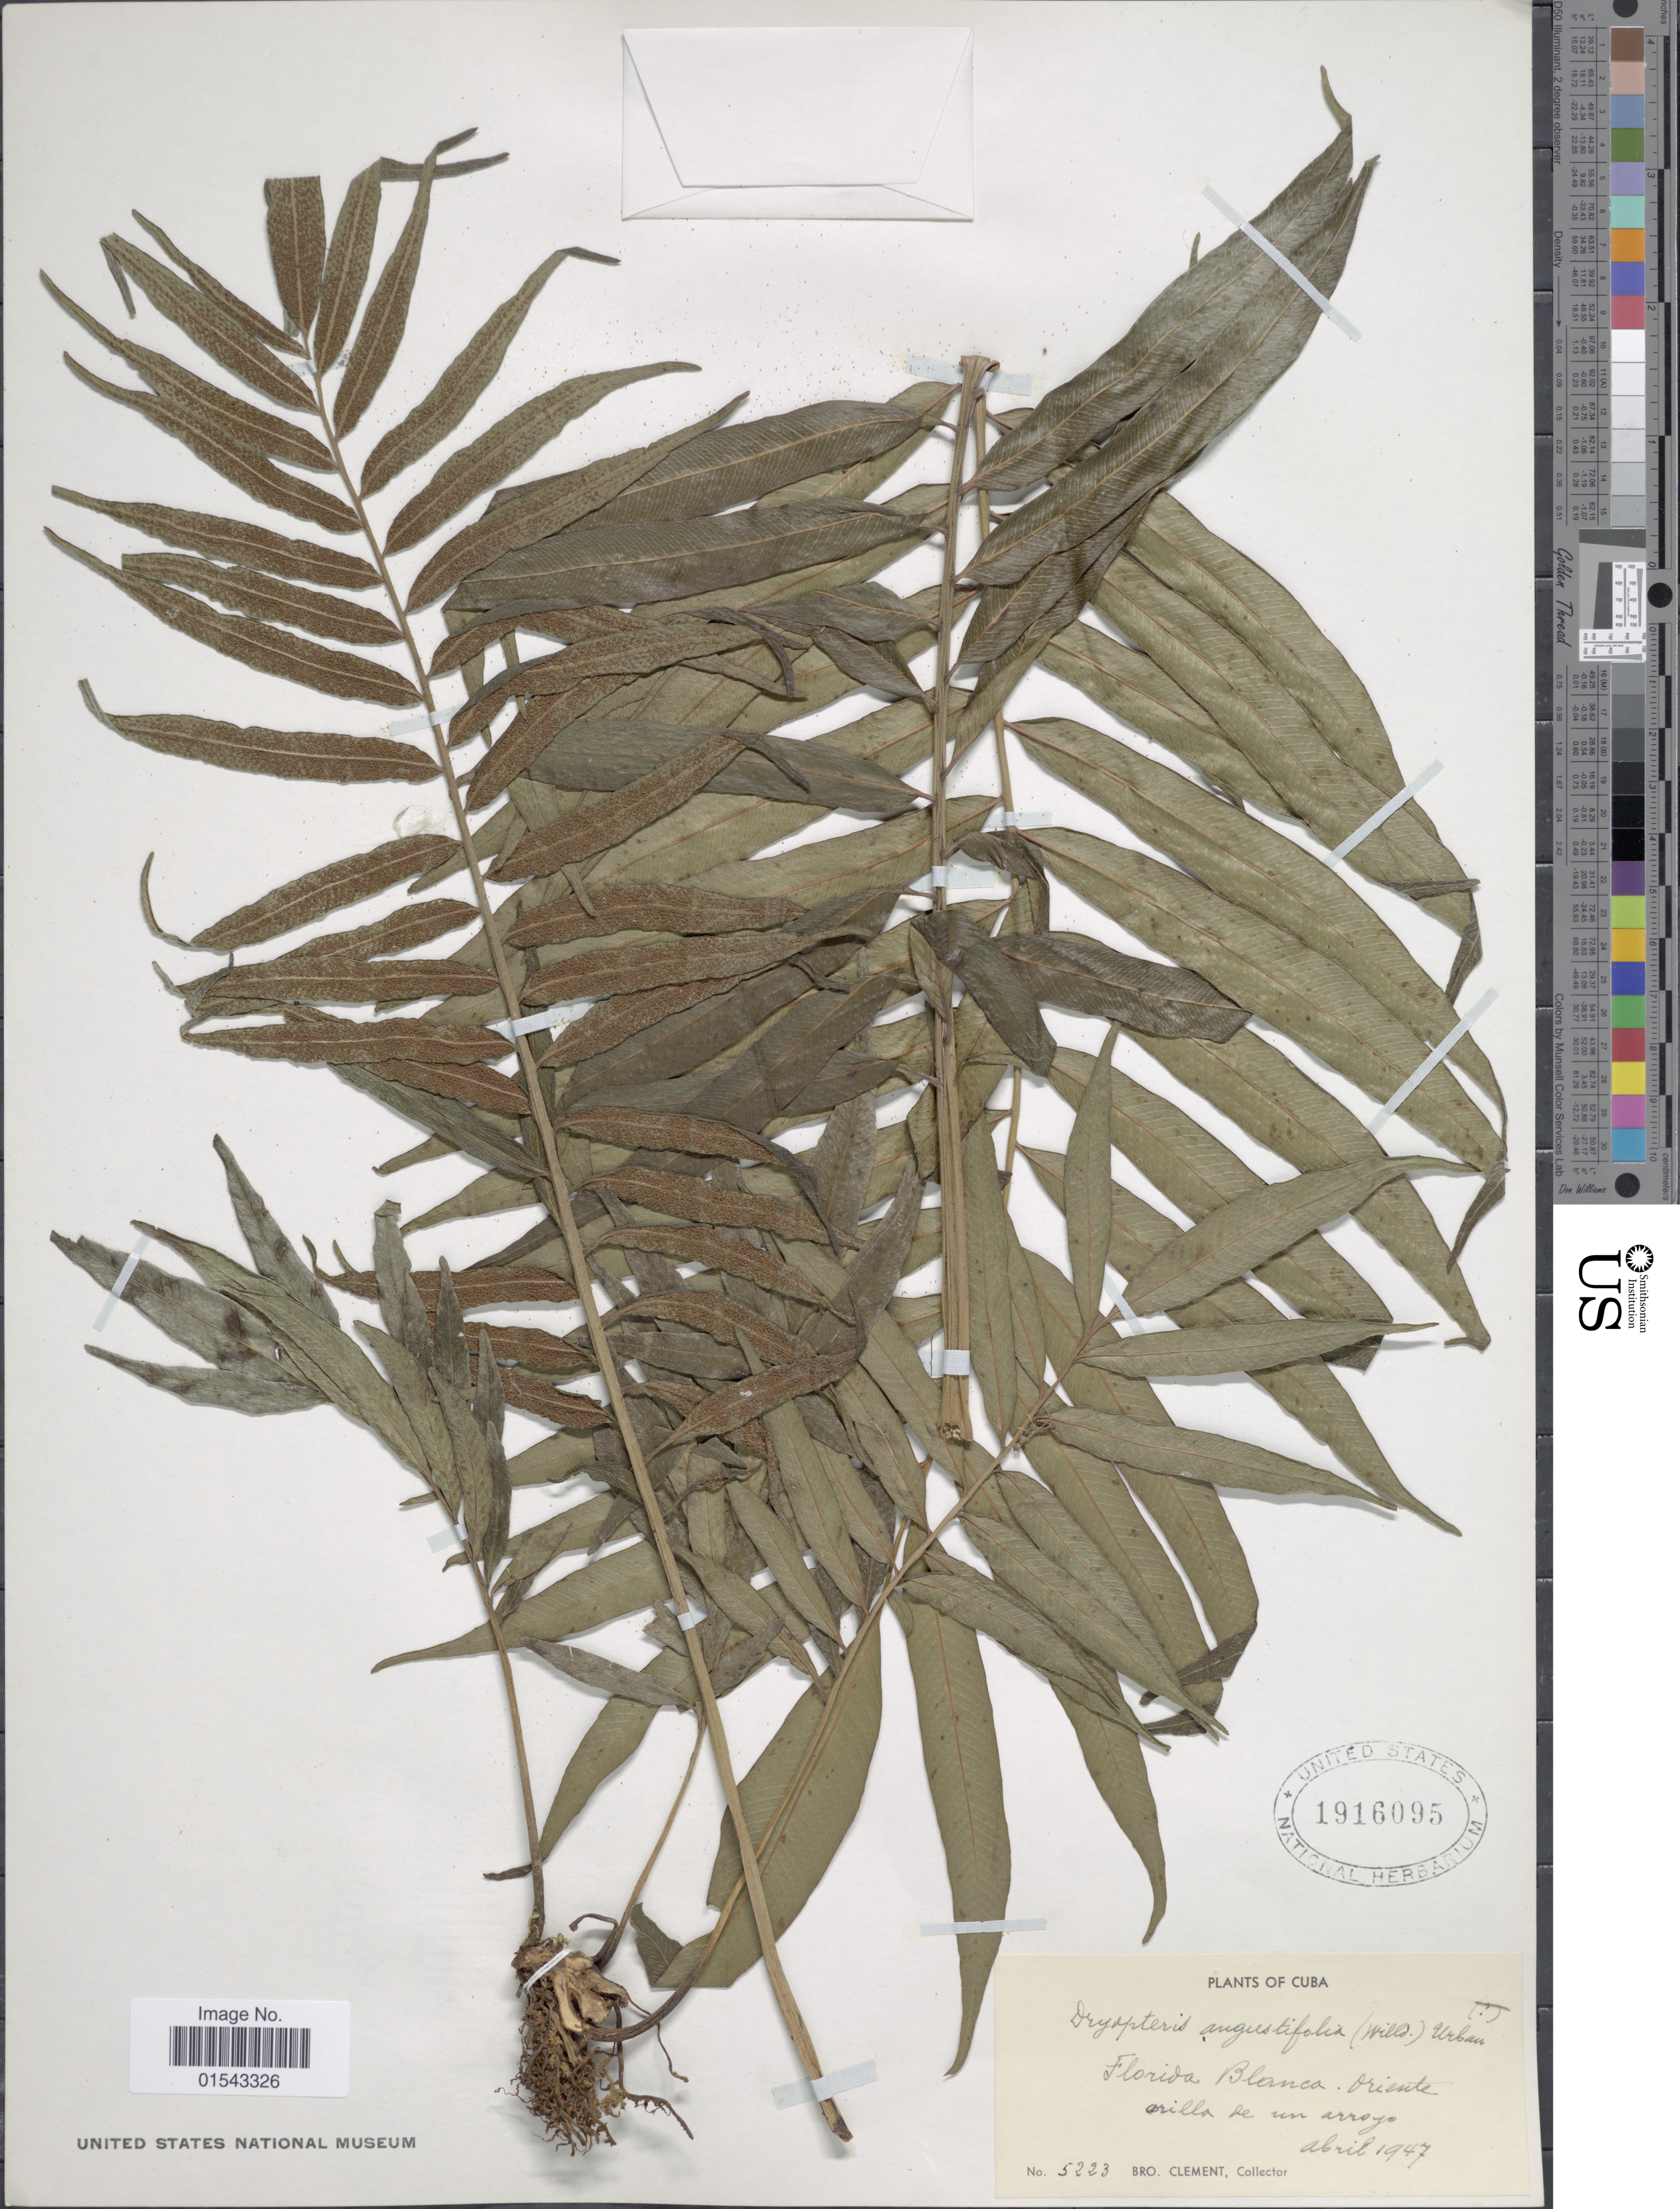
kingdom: Plantae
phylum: Tracheophyta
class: Polypodiopsida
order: Polypodiales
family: Thelypteridaceae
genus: Meniscium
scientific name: Meniscium angustifolium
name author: Willd.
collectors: B. Clement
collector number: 5223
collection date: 1947-04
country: Cuba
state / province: Oriente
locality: Cuba, Florida Blanca, Oriente orilla de un arroyo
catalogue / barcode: US 1916095